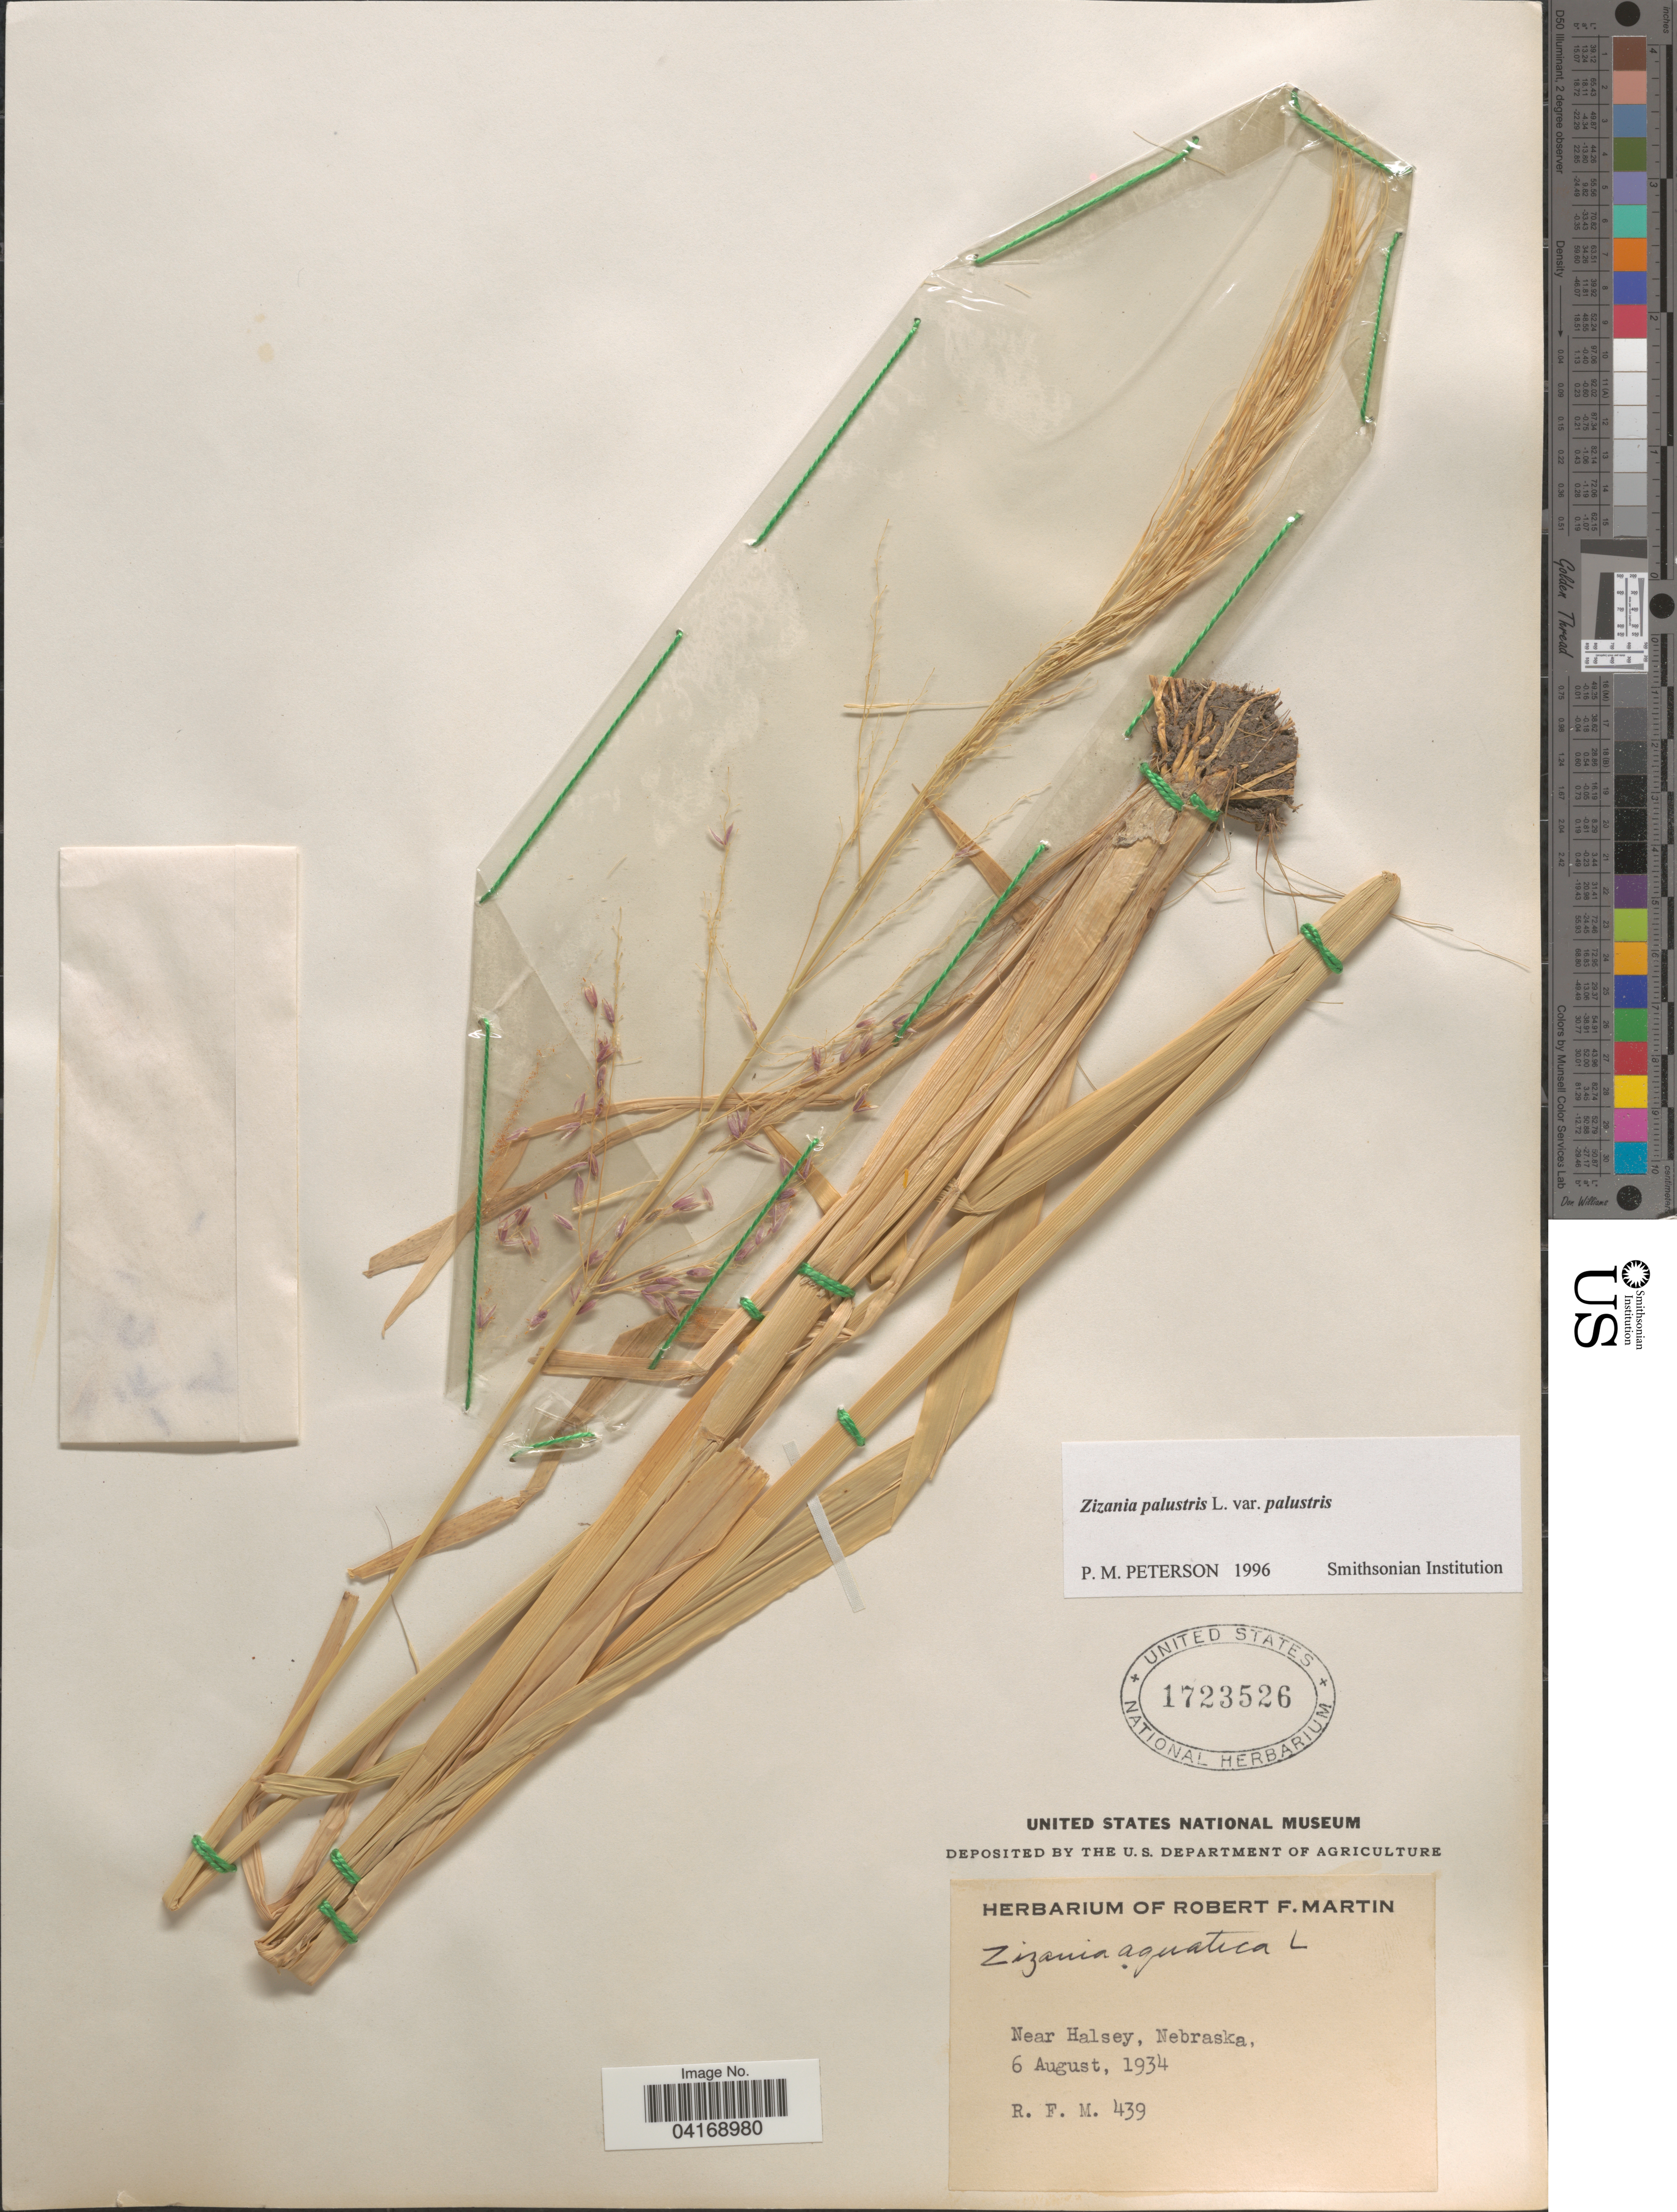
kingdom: Plantae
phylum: Tracheophyta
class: Liliopsida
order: Poales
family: Poaceae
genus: Zizania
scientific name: Zizania palustris var. palustris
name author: L.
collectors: R. F. Martin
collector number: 439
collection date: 1934-08-06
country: United States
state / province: Nebraska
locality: Near Halsey.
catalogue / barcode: US 1723526